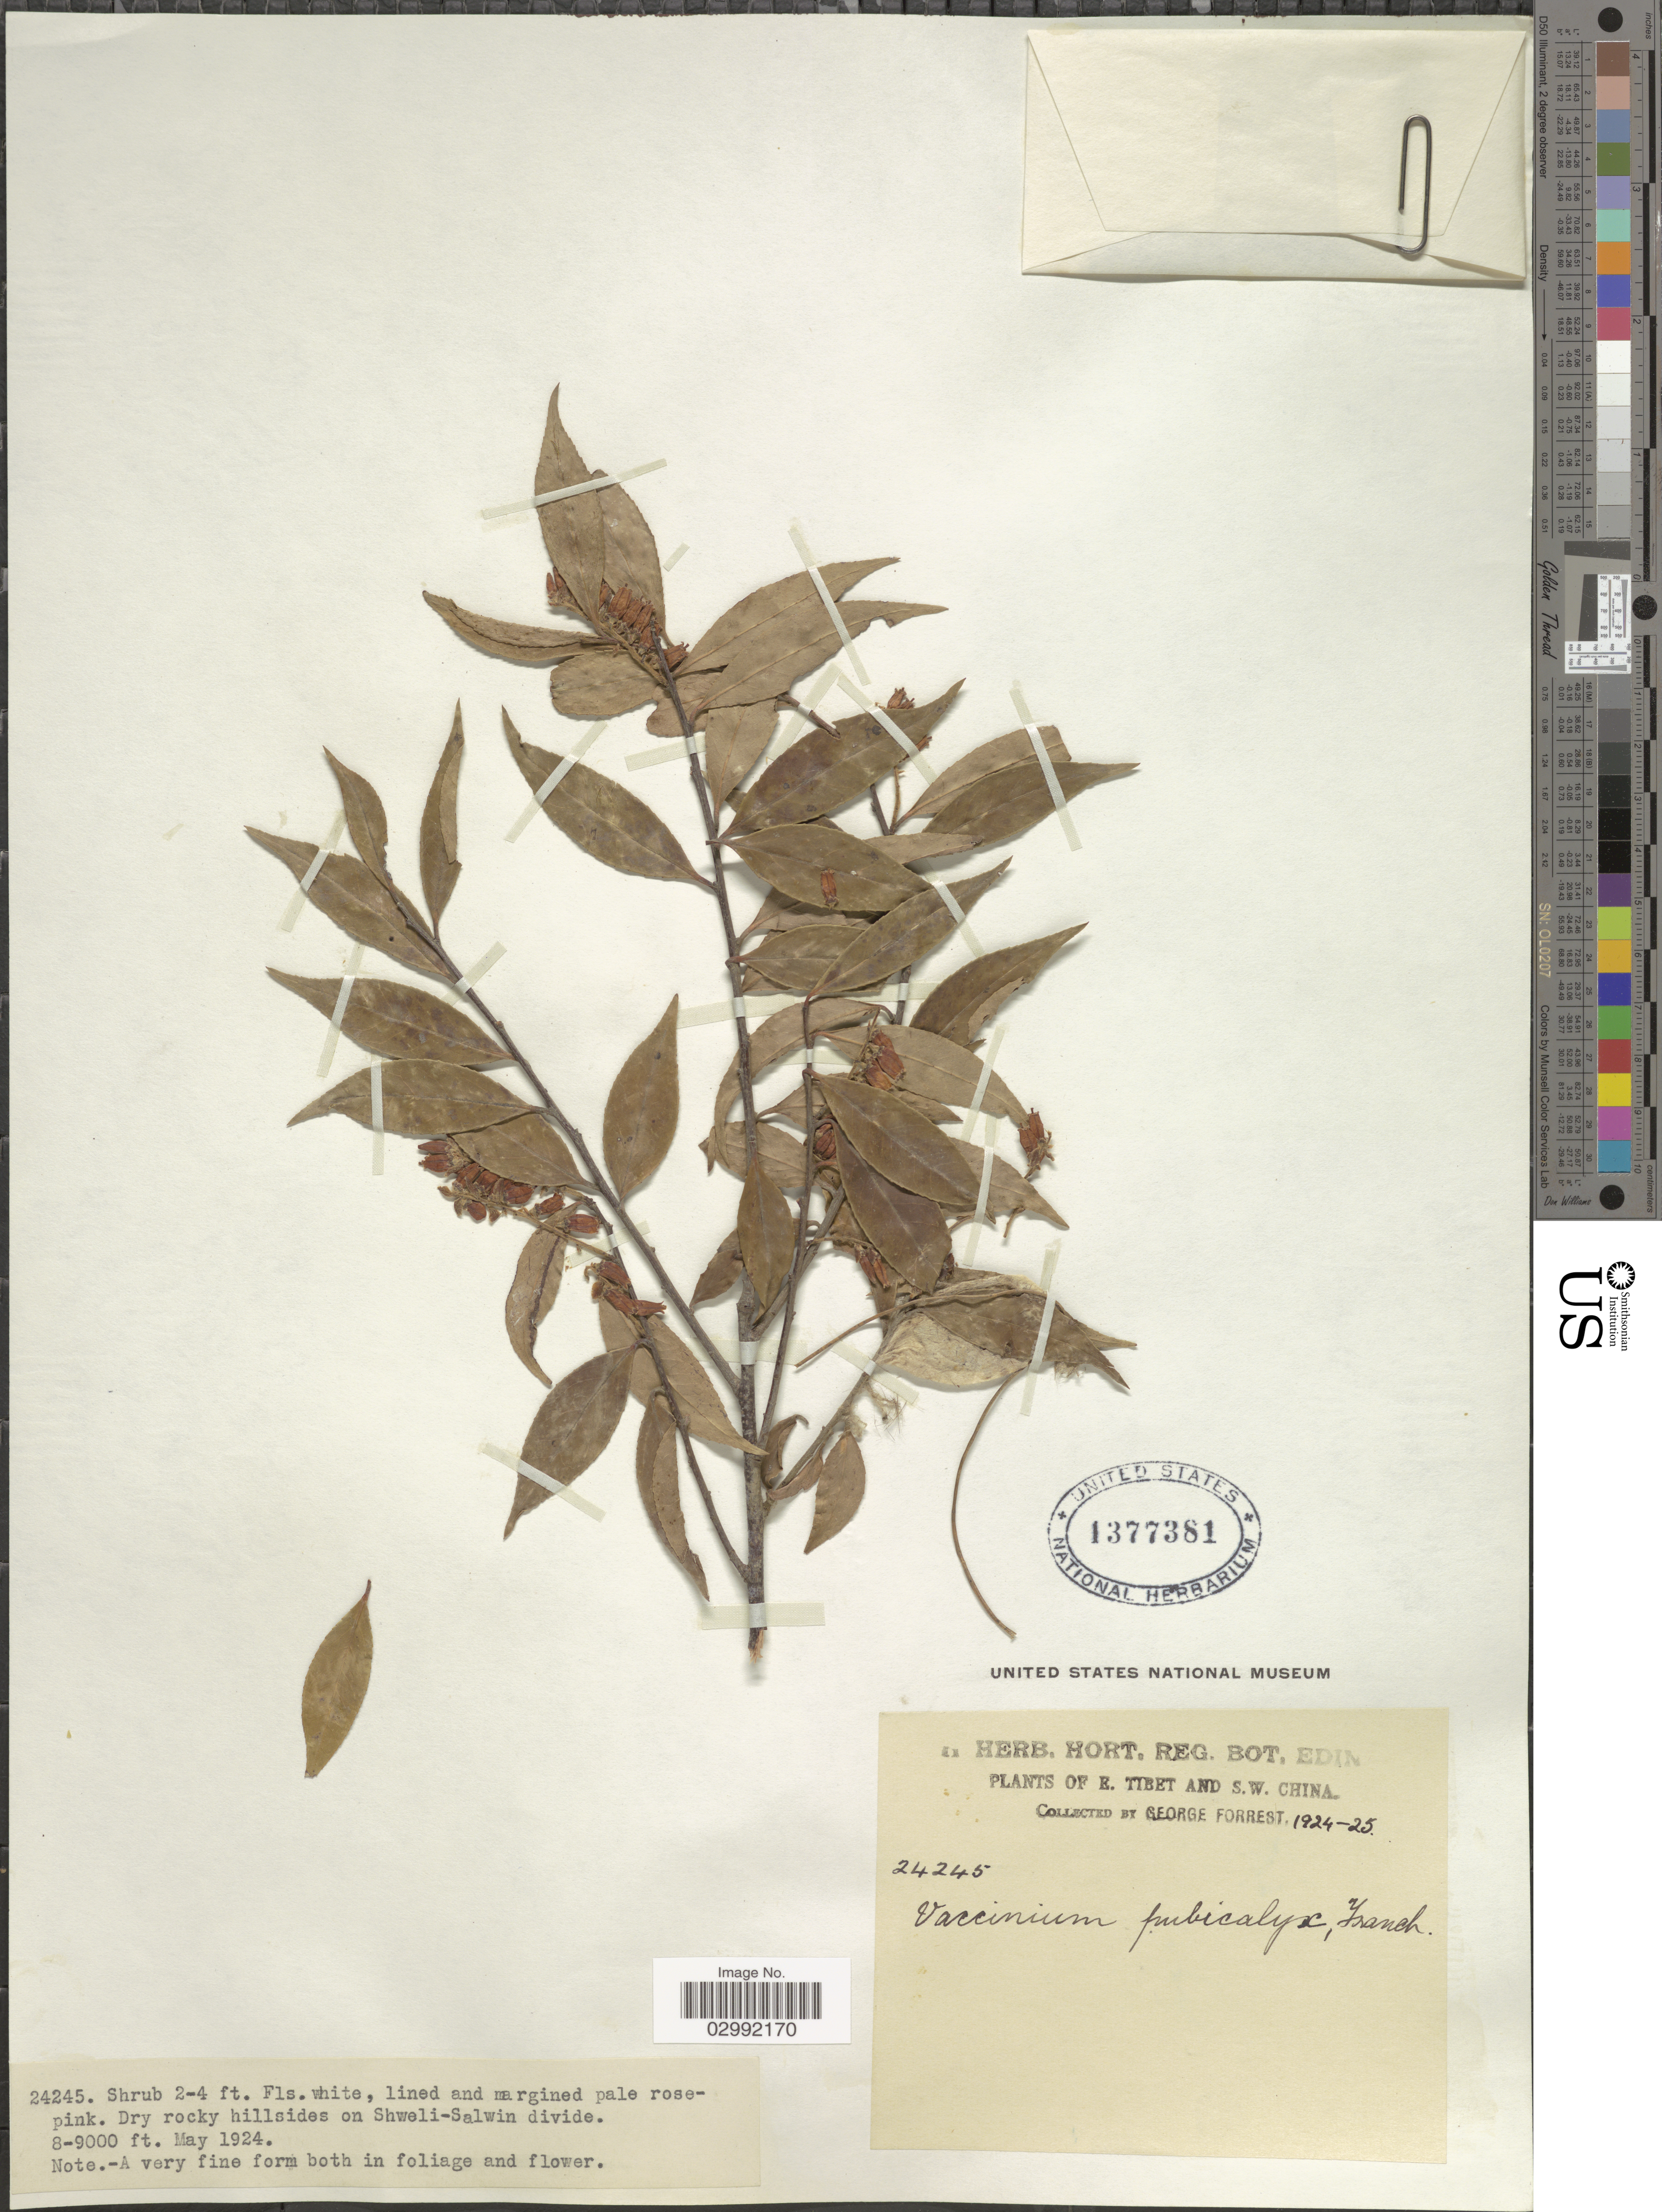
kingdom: Plantae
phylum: Tracheophyta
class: Magnoliopsida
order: Ericales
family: Ericaceae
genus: Vaccinium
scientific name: Vaccinium pubicalyx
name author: Franch.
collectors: G. Forrest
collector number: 24245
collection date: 1924-05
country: China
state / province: Xizang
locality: E. Tibet and S.W. China, Dry rocky hillsides on Shweli-Salwin divide.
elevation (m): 2438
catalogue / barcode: US 1377381